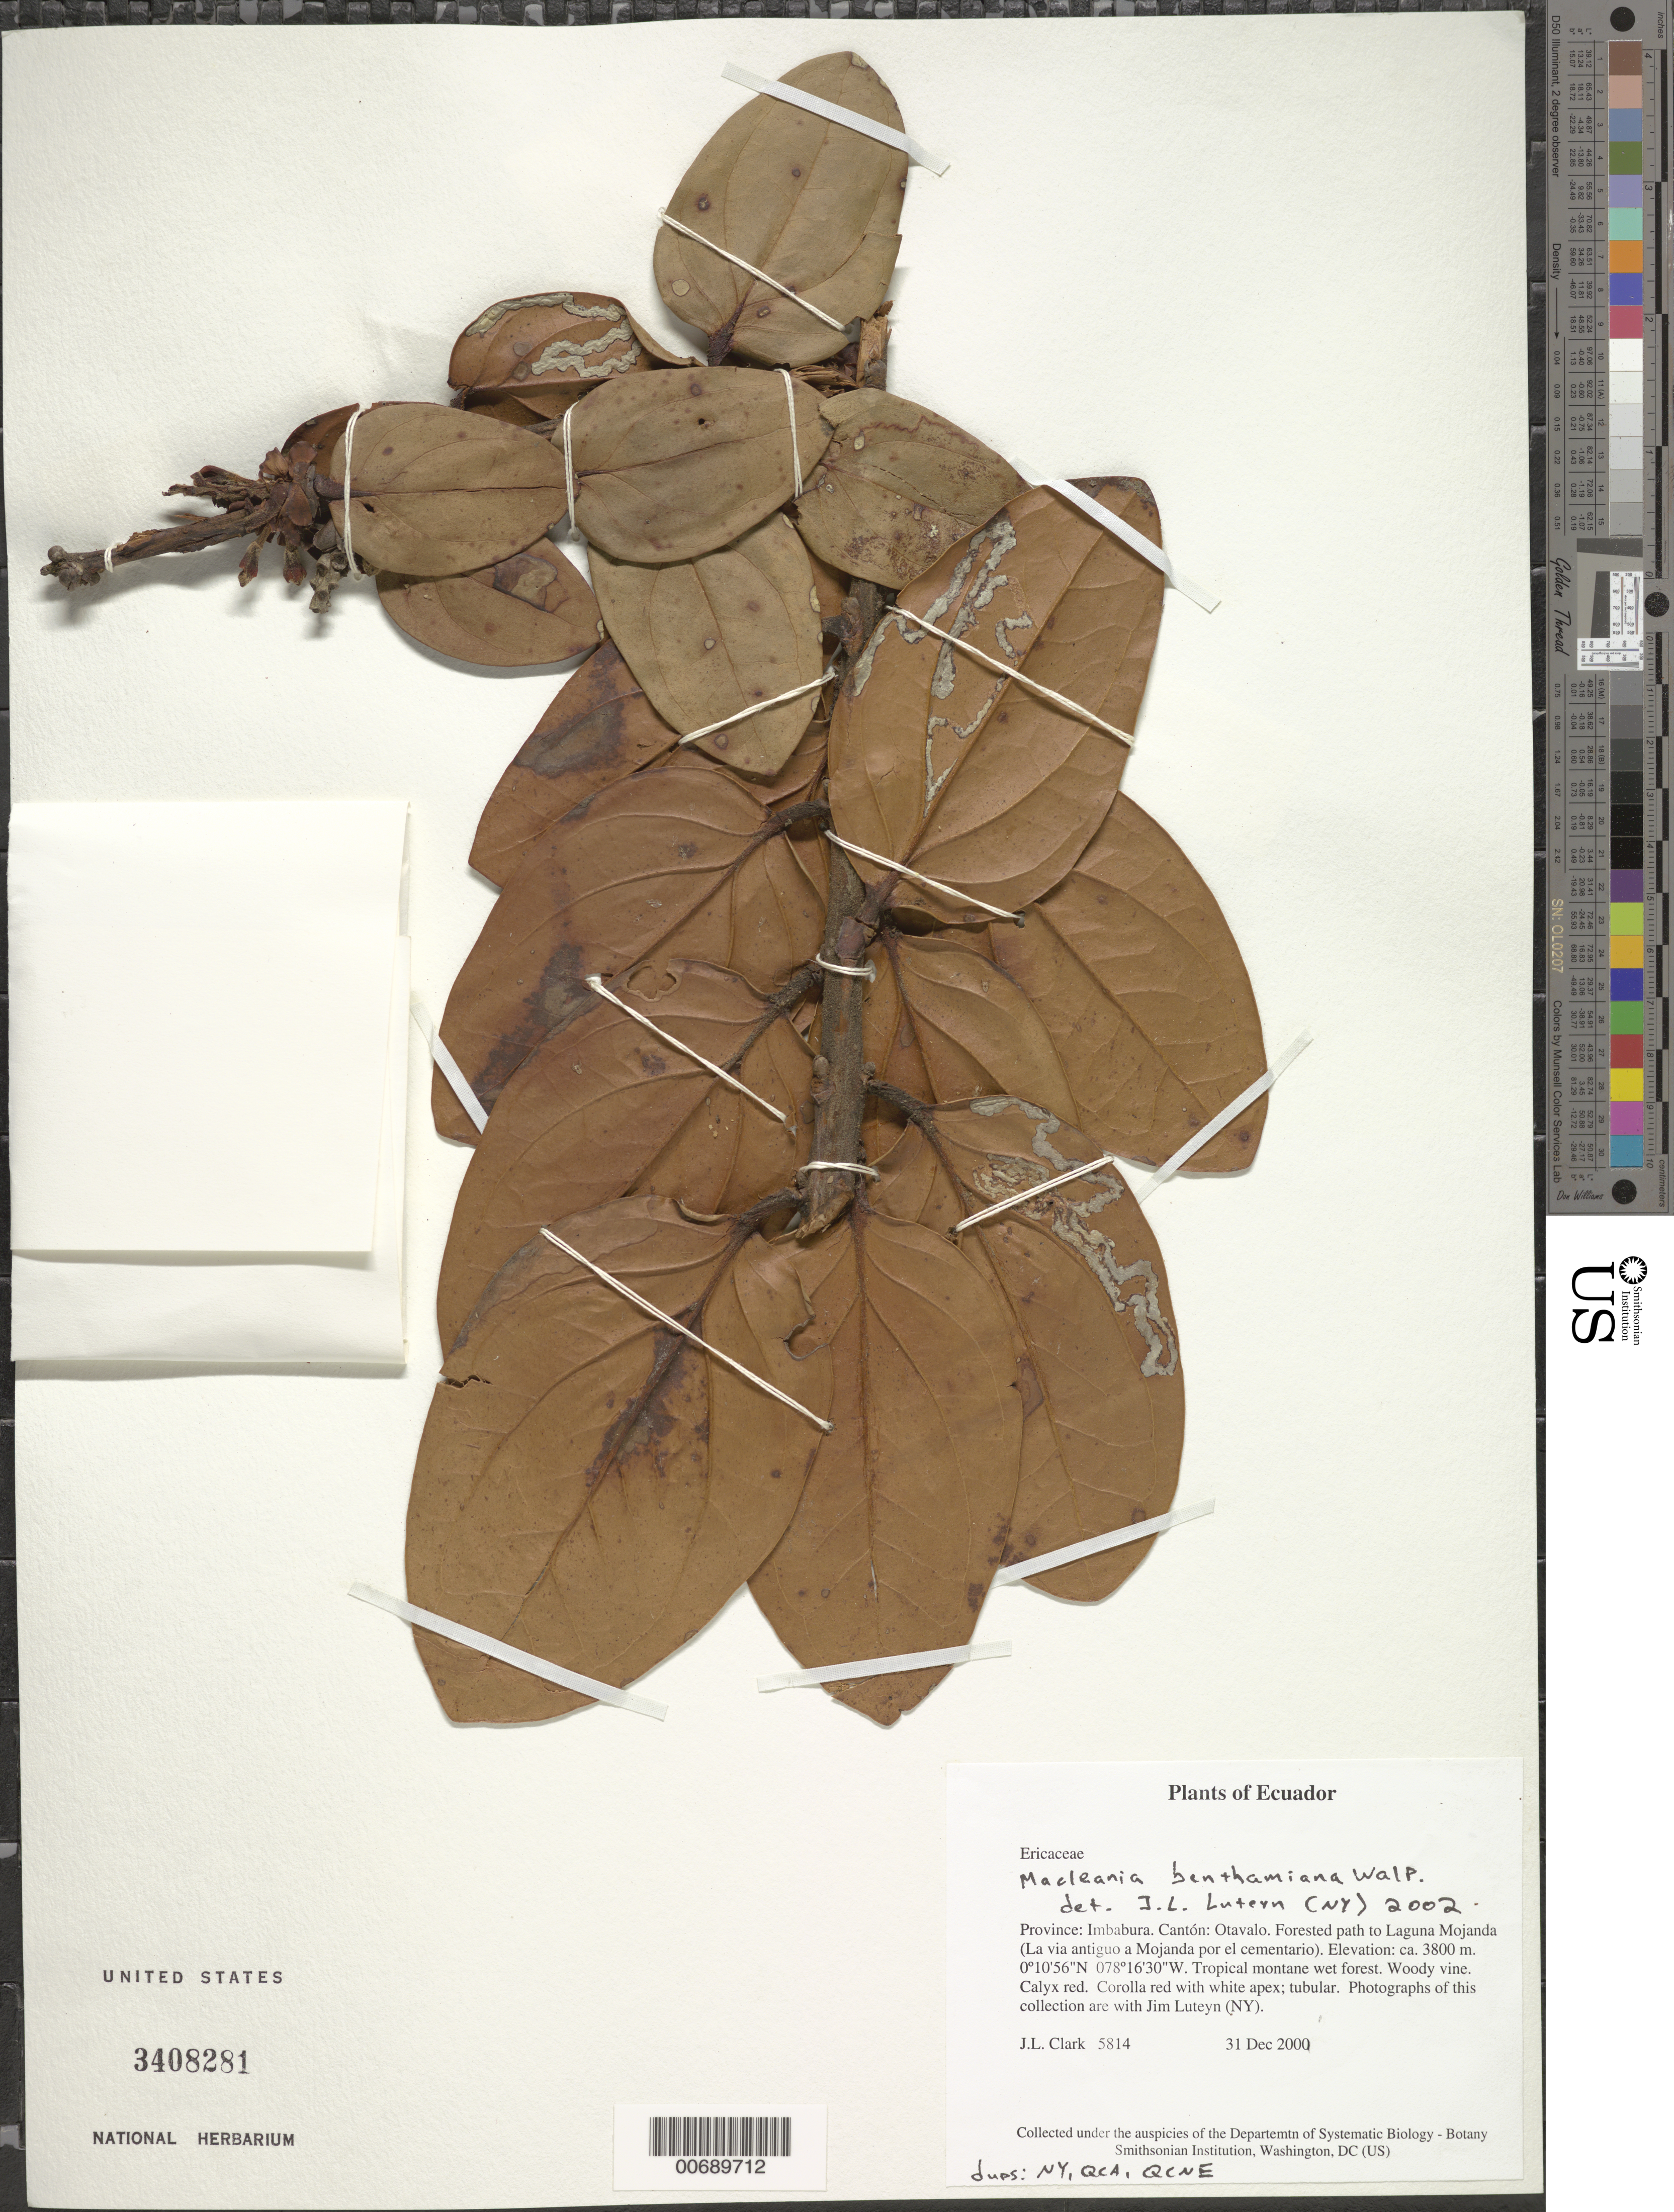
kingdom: Plantae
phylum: Tracheophyta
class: Magnoliopsida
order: Ericales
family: Ericaceae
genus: Macleania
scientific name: Macleania benthamiana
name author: Walp.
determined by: Luteyn, J. L.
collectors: J. L. Clark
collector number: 5814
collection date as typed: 31 Dec 2000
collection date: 2000-12-31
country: Ecuador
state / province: Imbabura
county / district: Otavalo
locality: Forested path to Laguna Mojanda (La via Antiguo a Mojanda por el Cementa Rio).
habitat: Tropical montane wet forest.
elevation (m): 3800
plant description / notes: NY, QCA, QCNE, US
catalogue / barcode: US 3408281